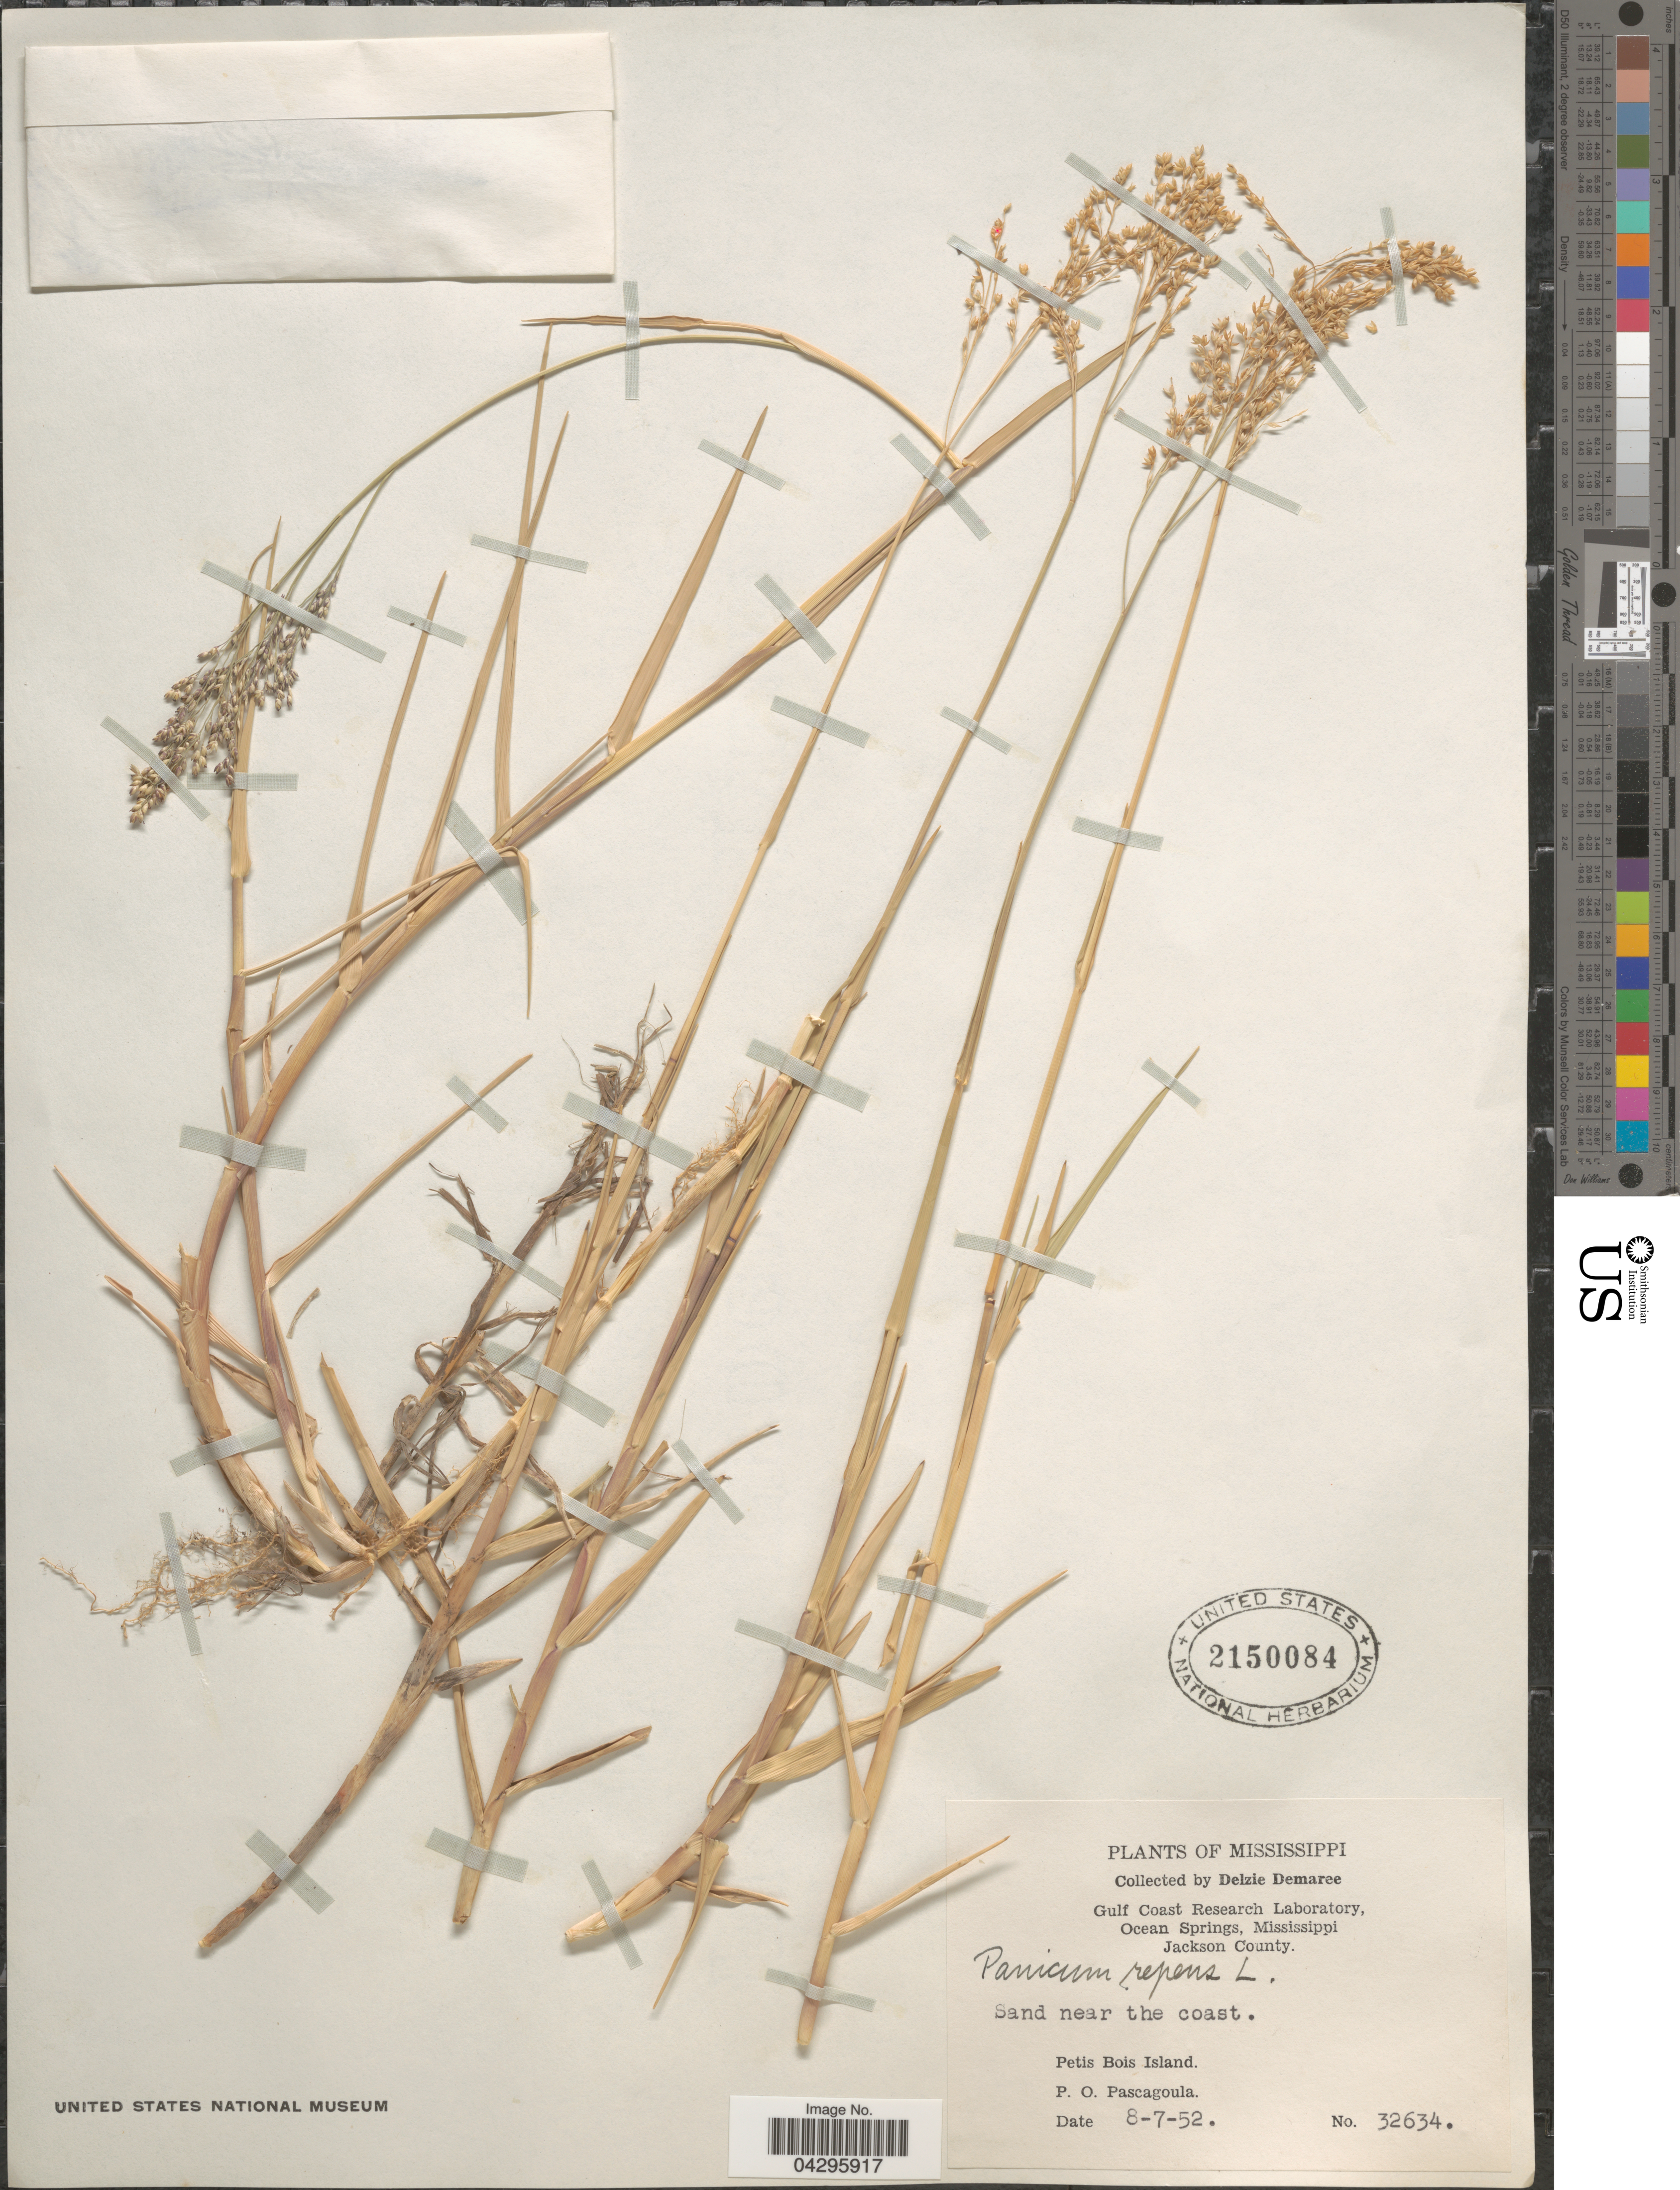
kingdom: Plantae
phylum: Tracheophyta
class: Liliopsida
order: Poales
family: Poaceae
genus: Panicum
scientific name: Panicum repens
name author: L.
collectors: D. Demaree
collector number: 32634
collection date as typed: Transcribed d/m/y: 7/8/52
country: United States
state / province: Mississippi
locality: Gulf Coast Research Laboratory, Ocean Springs, Jackson County. Sand near the coast. Petis Bois Island. P. O. Pascagoula.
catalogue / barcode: US 2150084